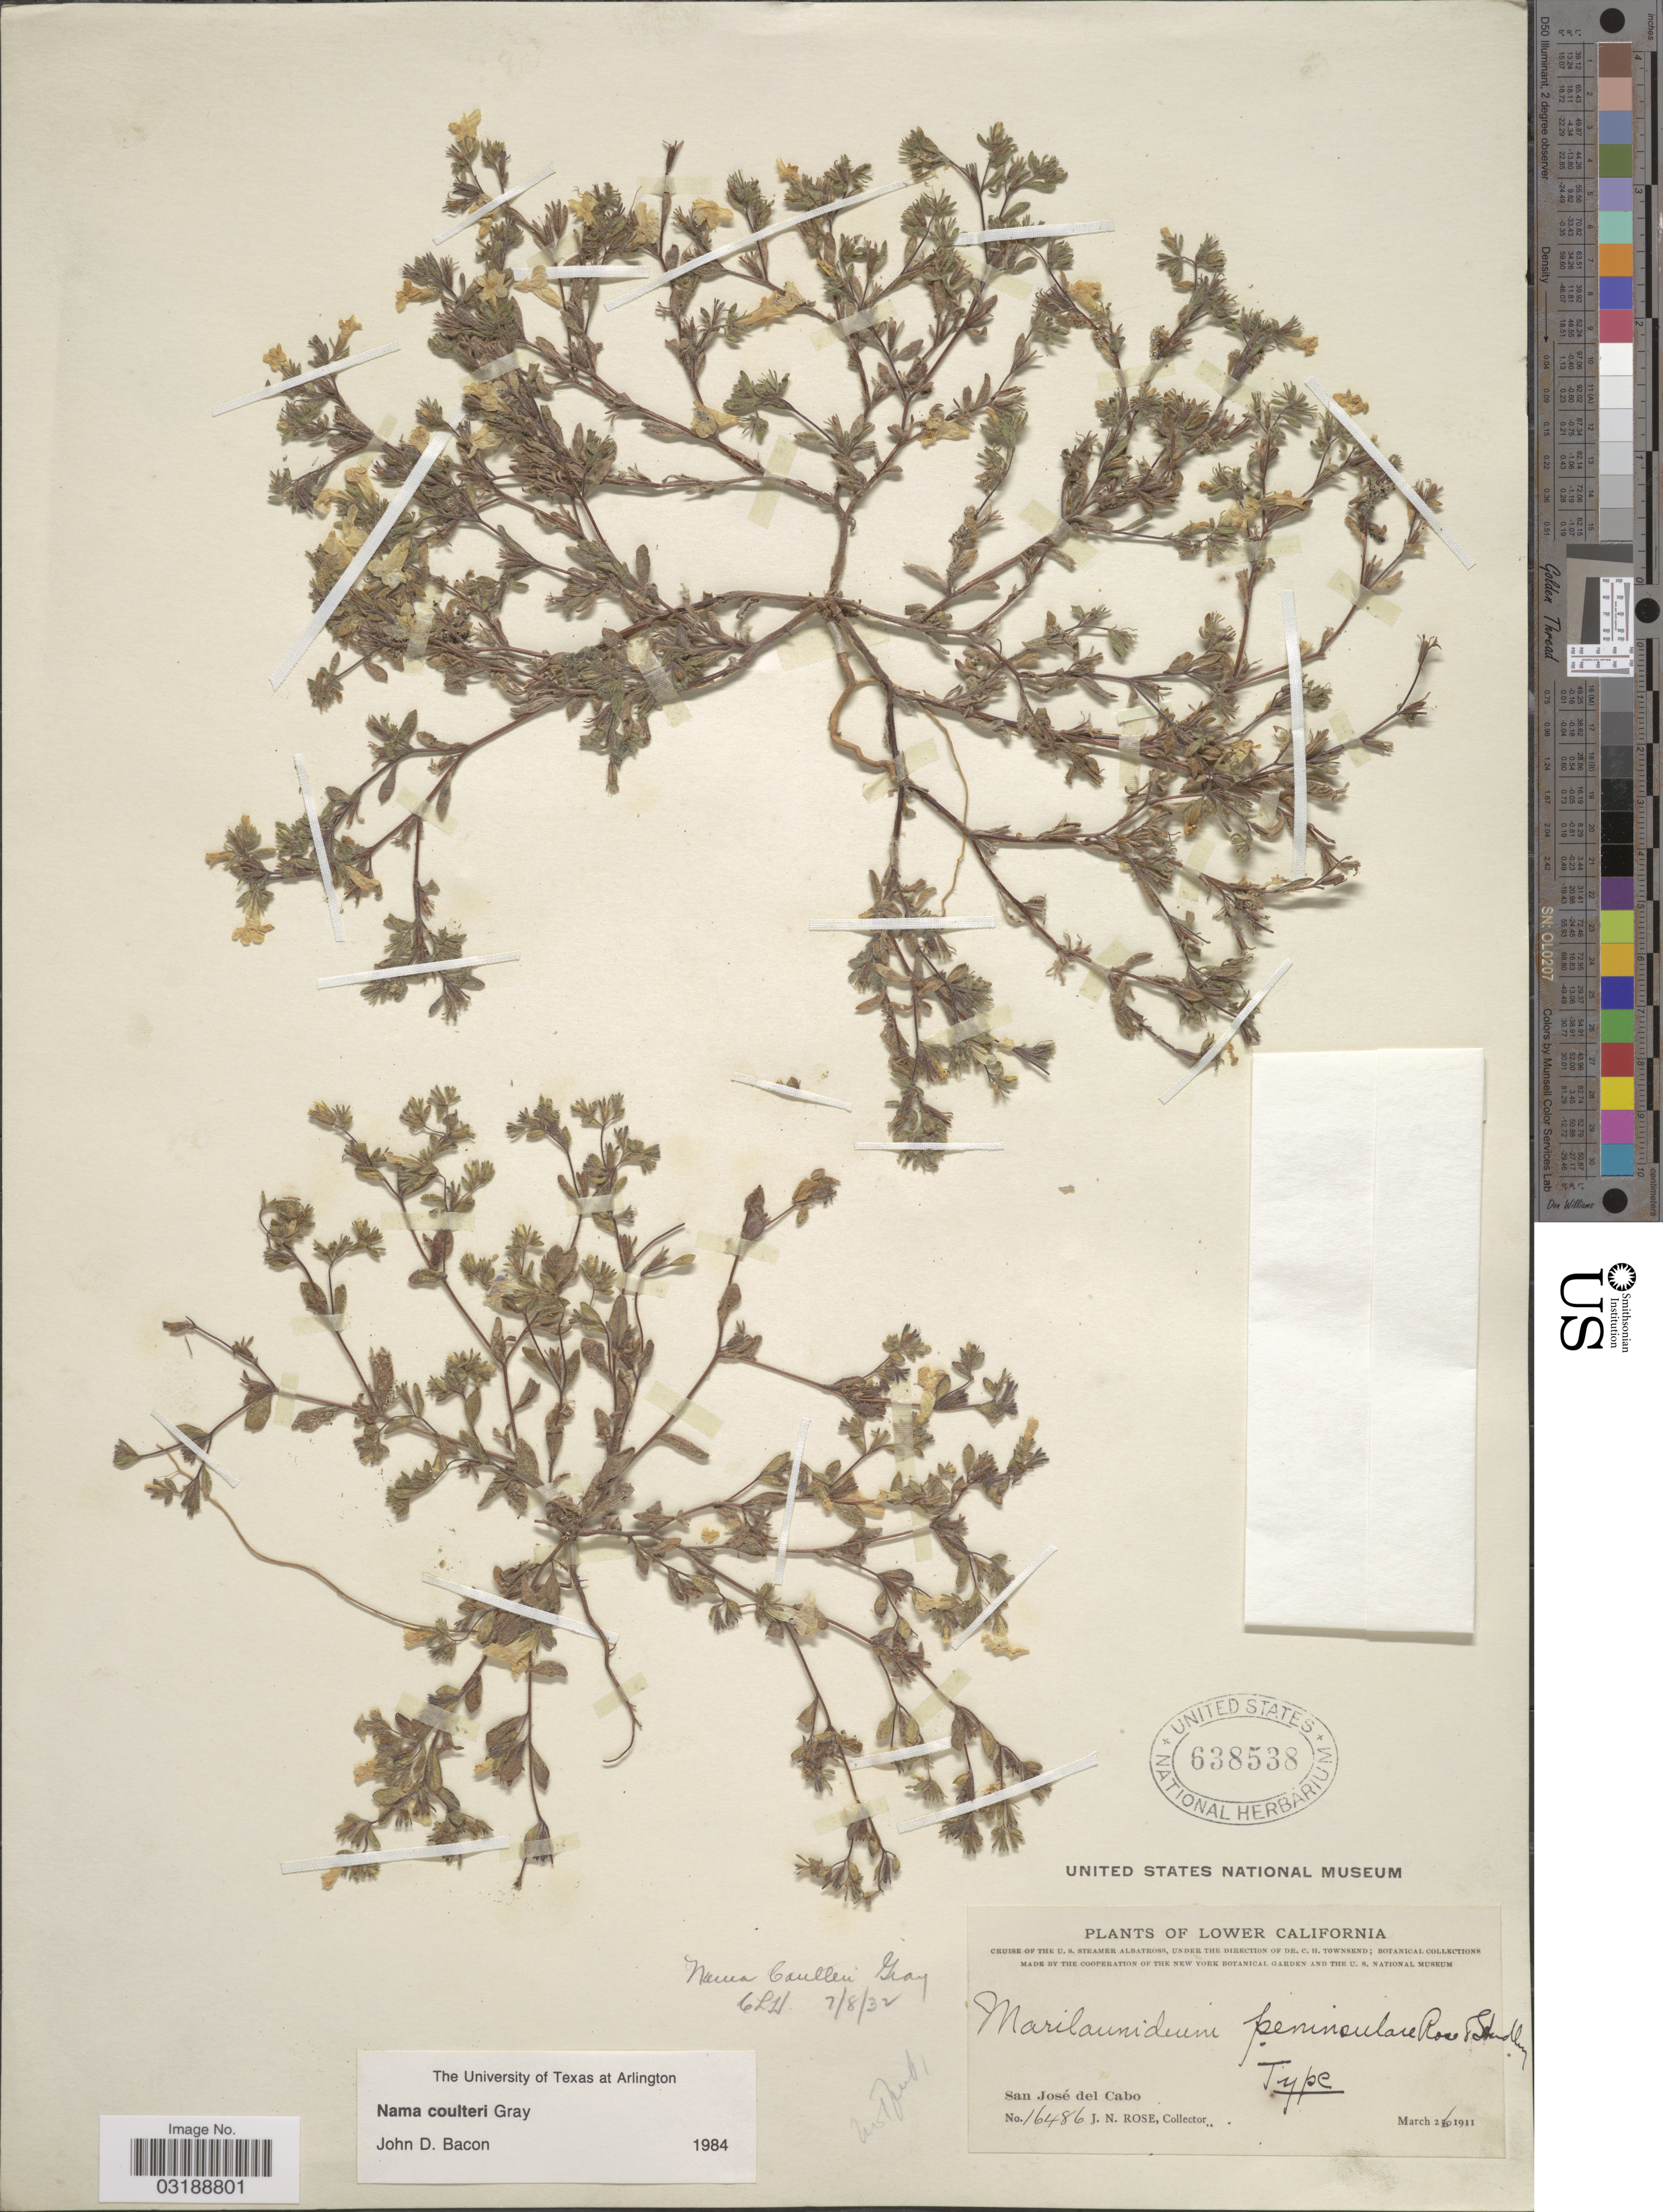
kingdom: Plantae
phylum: Tracheophyta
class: Magnoliopsida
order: Boraginales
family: Namaceae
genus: Nama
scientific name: Nama coulteri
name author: A. Gray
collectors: J. N. Rose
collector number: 16486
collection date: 1911-03-26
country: Mexico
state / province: Baja California Sur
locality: Lower California. San José del Cabo.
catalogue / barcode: US 638538